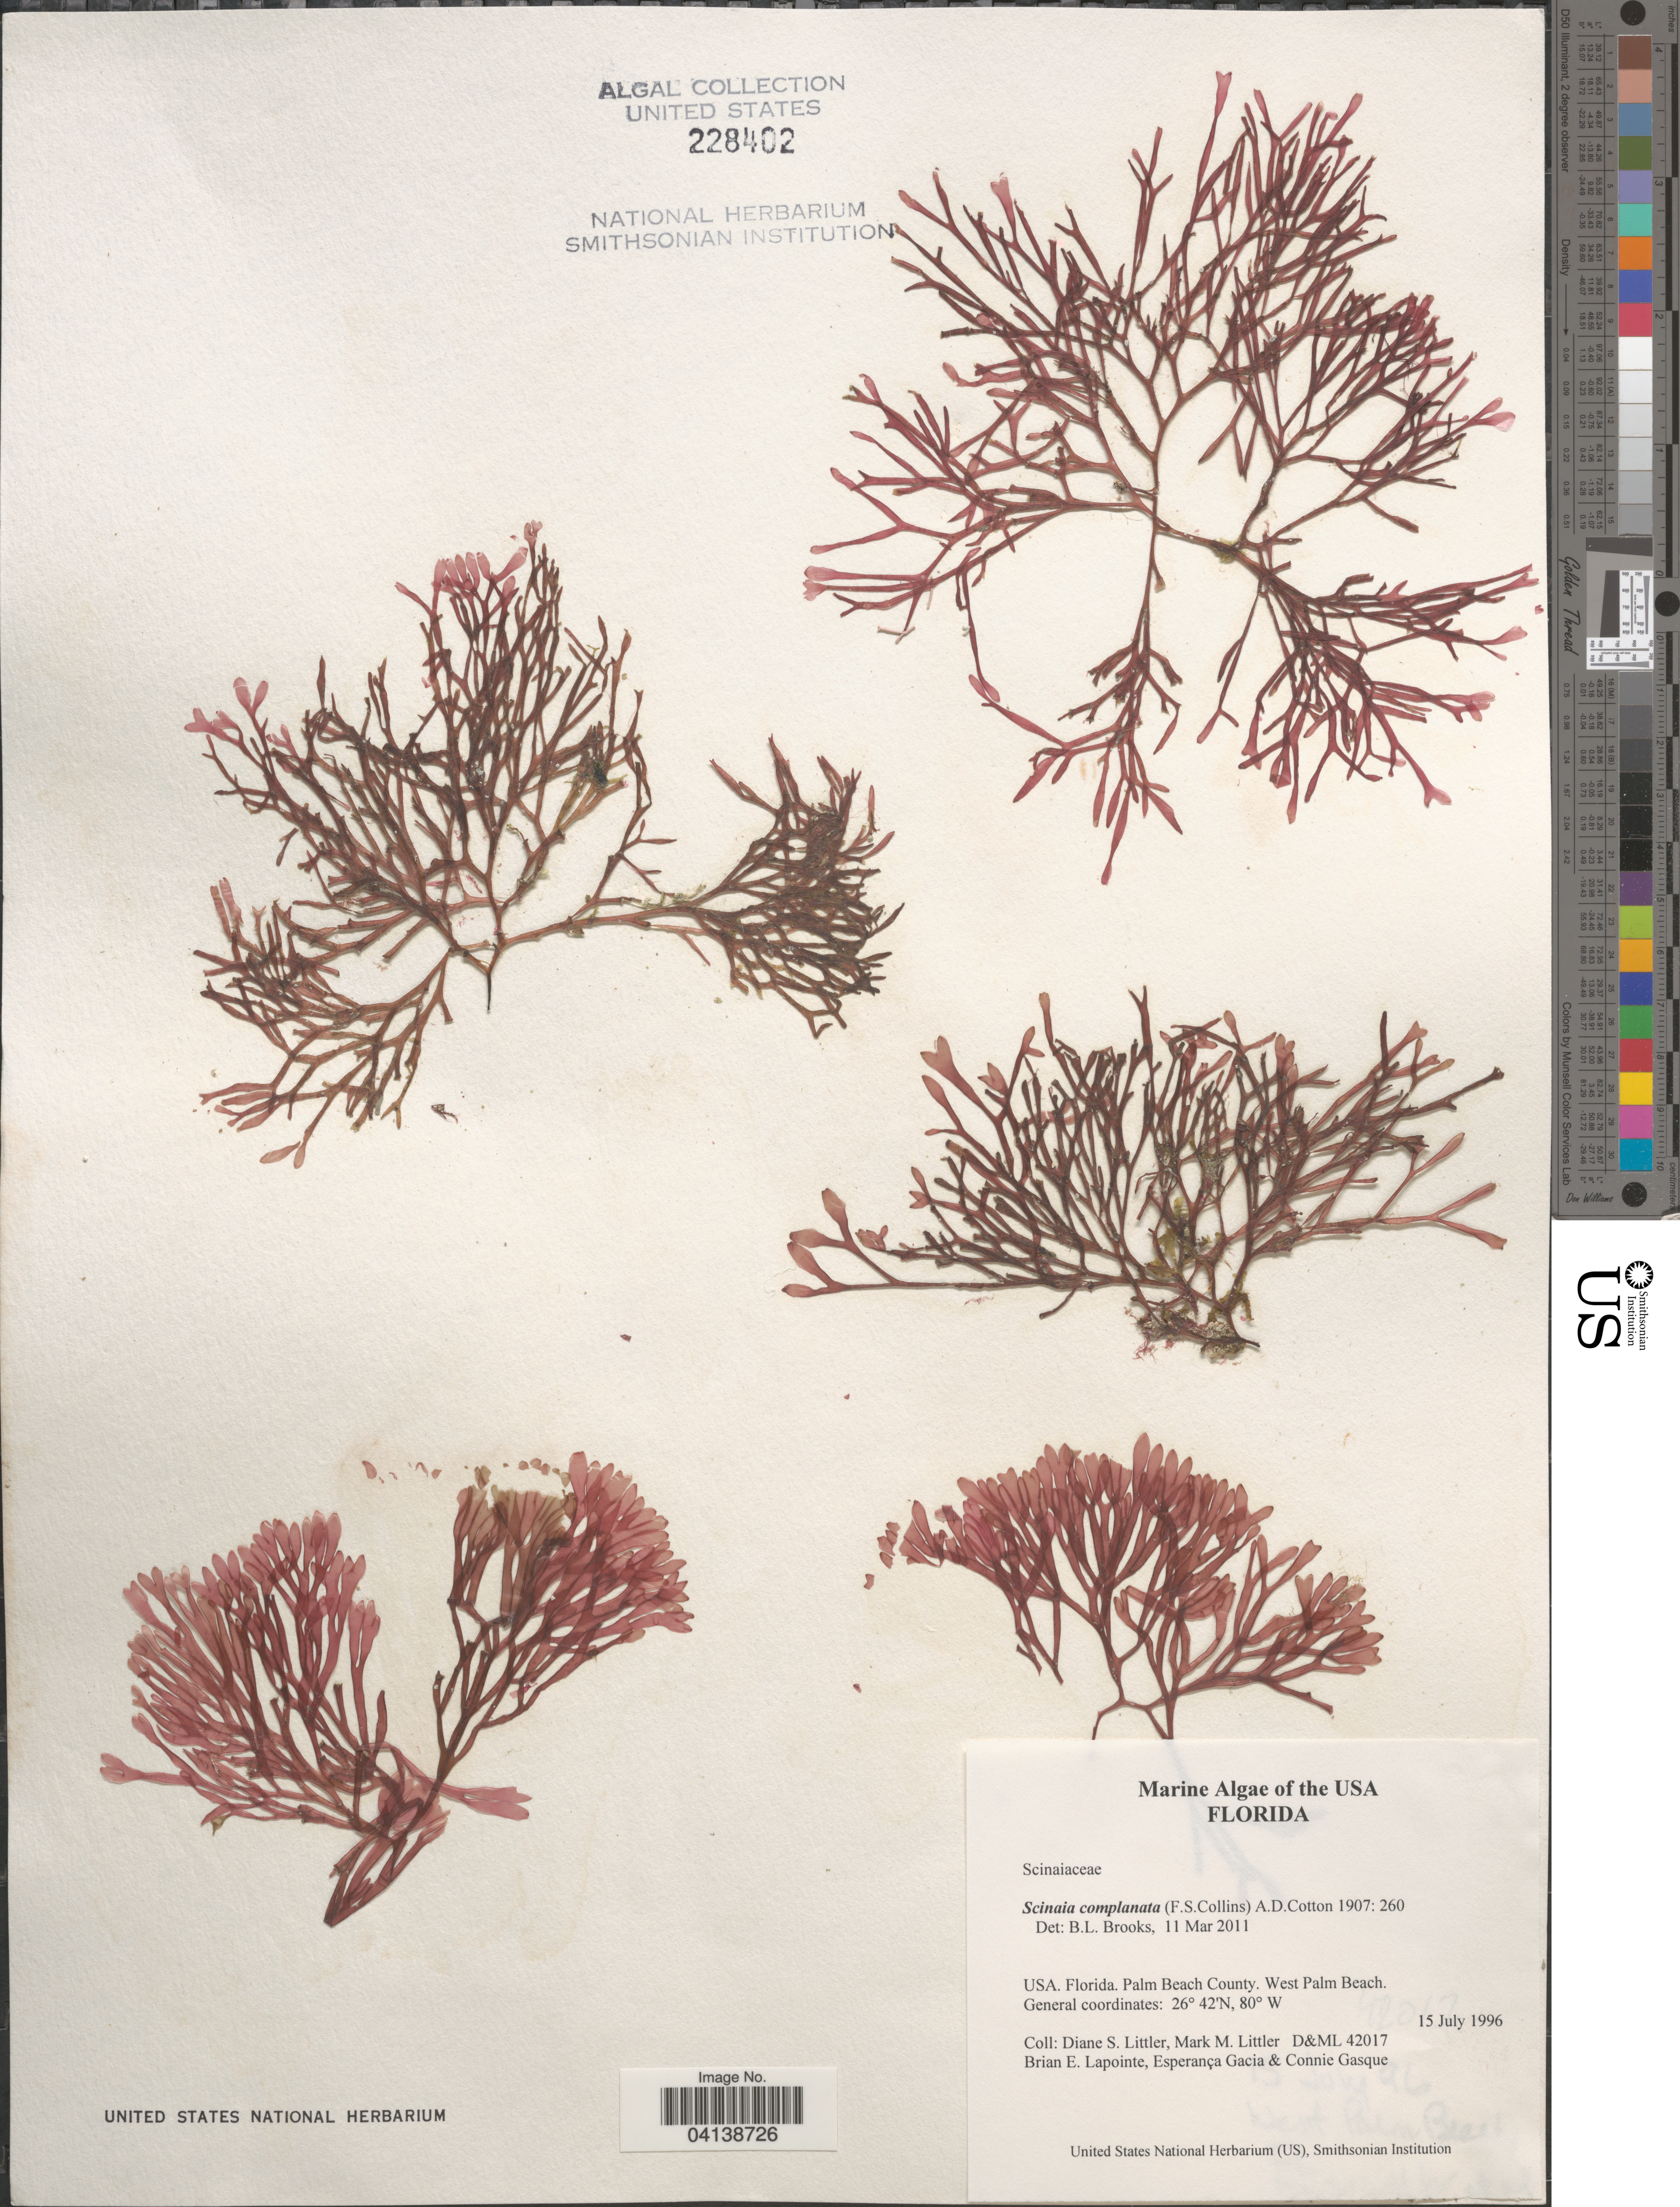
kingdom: Plantae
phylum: Rhodophyta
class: Florideophyceae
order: Nemaliales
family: Scinaiaceae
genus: Scinaia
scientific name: Scinaia complanata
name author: (Collins in Collins et al.) Cotton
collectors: D. S. Littler, M. M. Littler, B. Lapointe, E. Gacia & C. Gasque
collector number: D&ML42017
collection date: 1996-07-15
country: United States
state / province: Florida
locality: Palm Beach County. West Palm Beach.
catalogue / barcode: US 228402